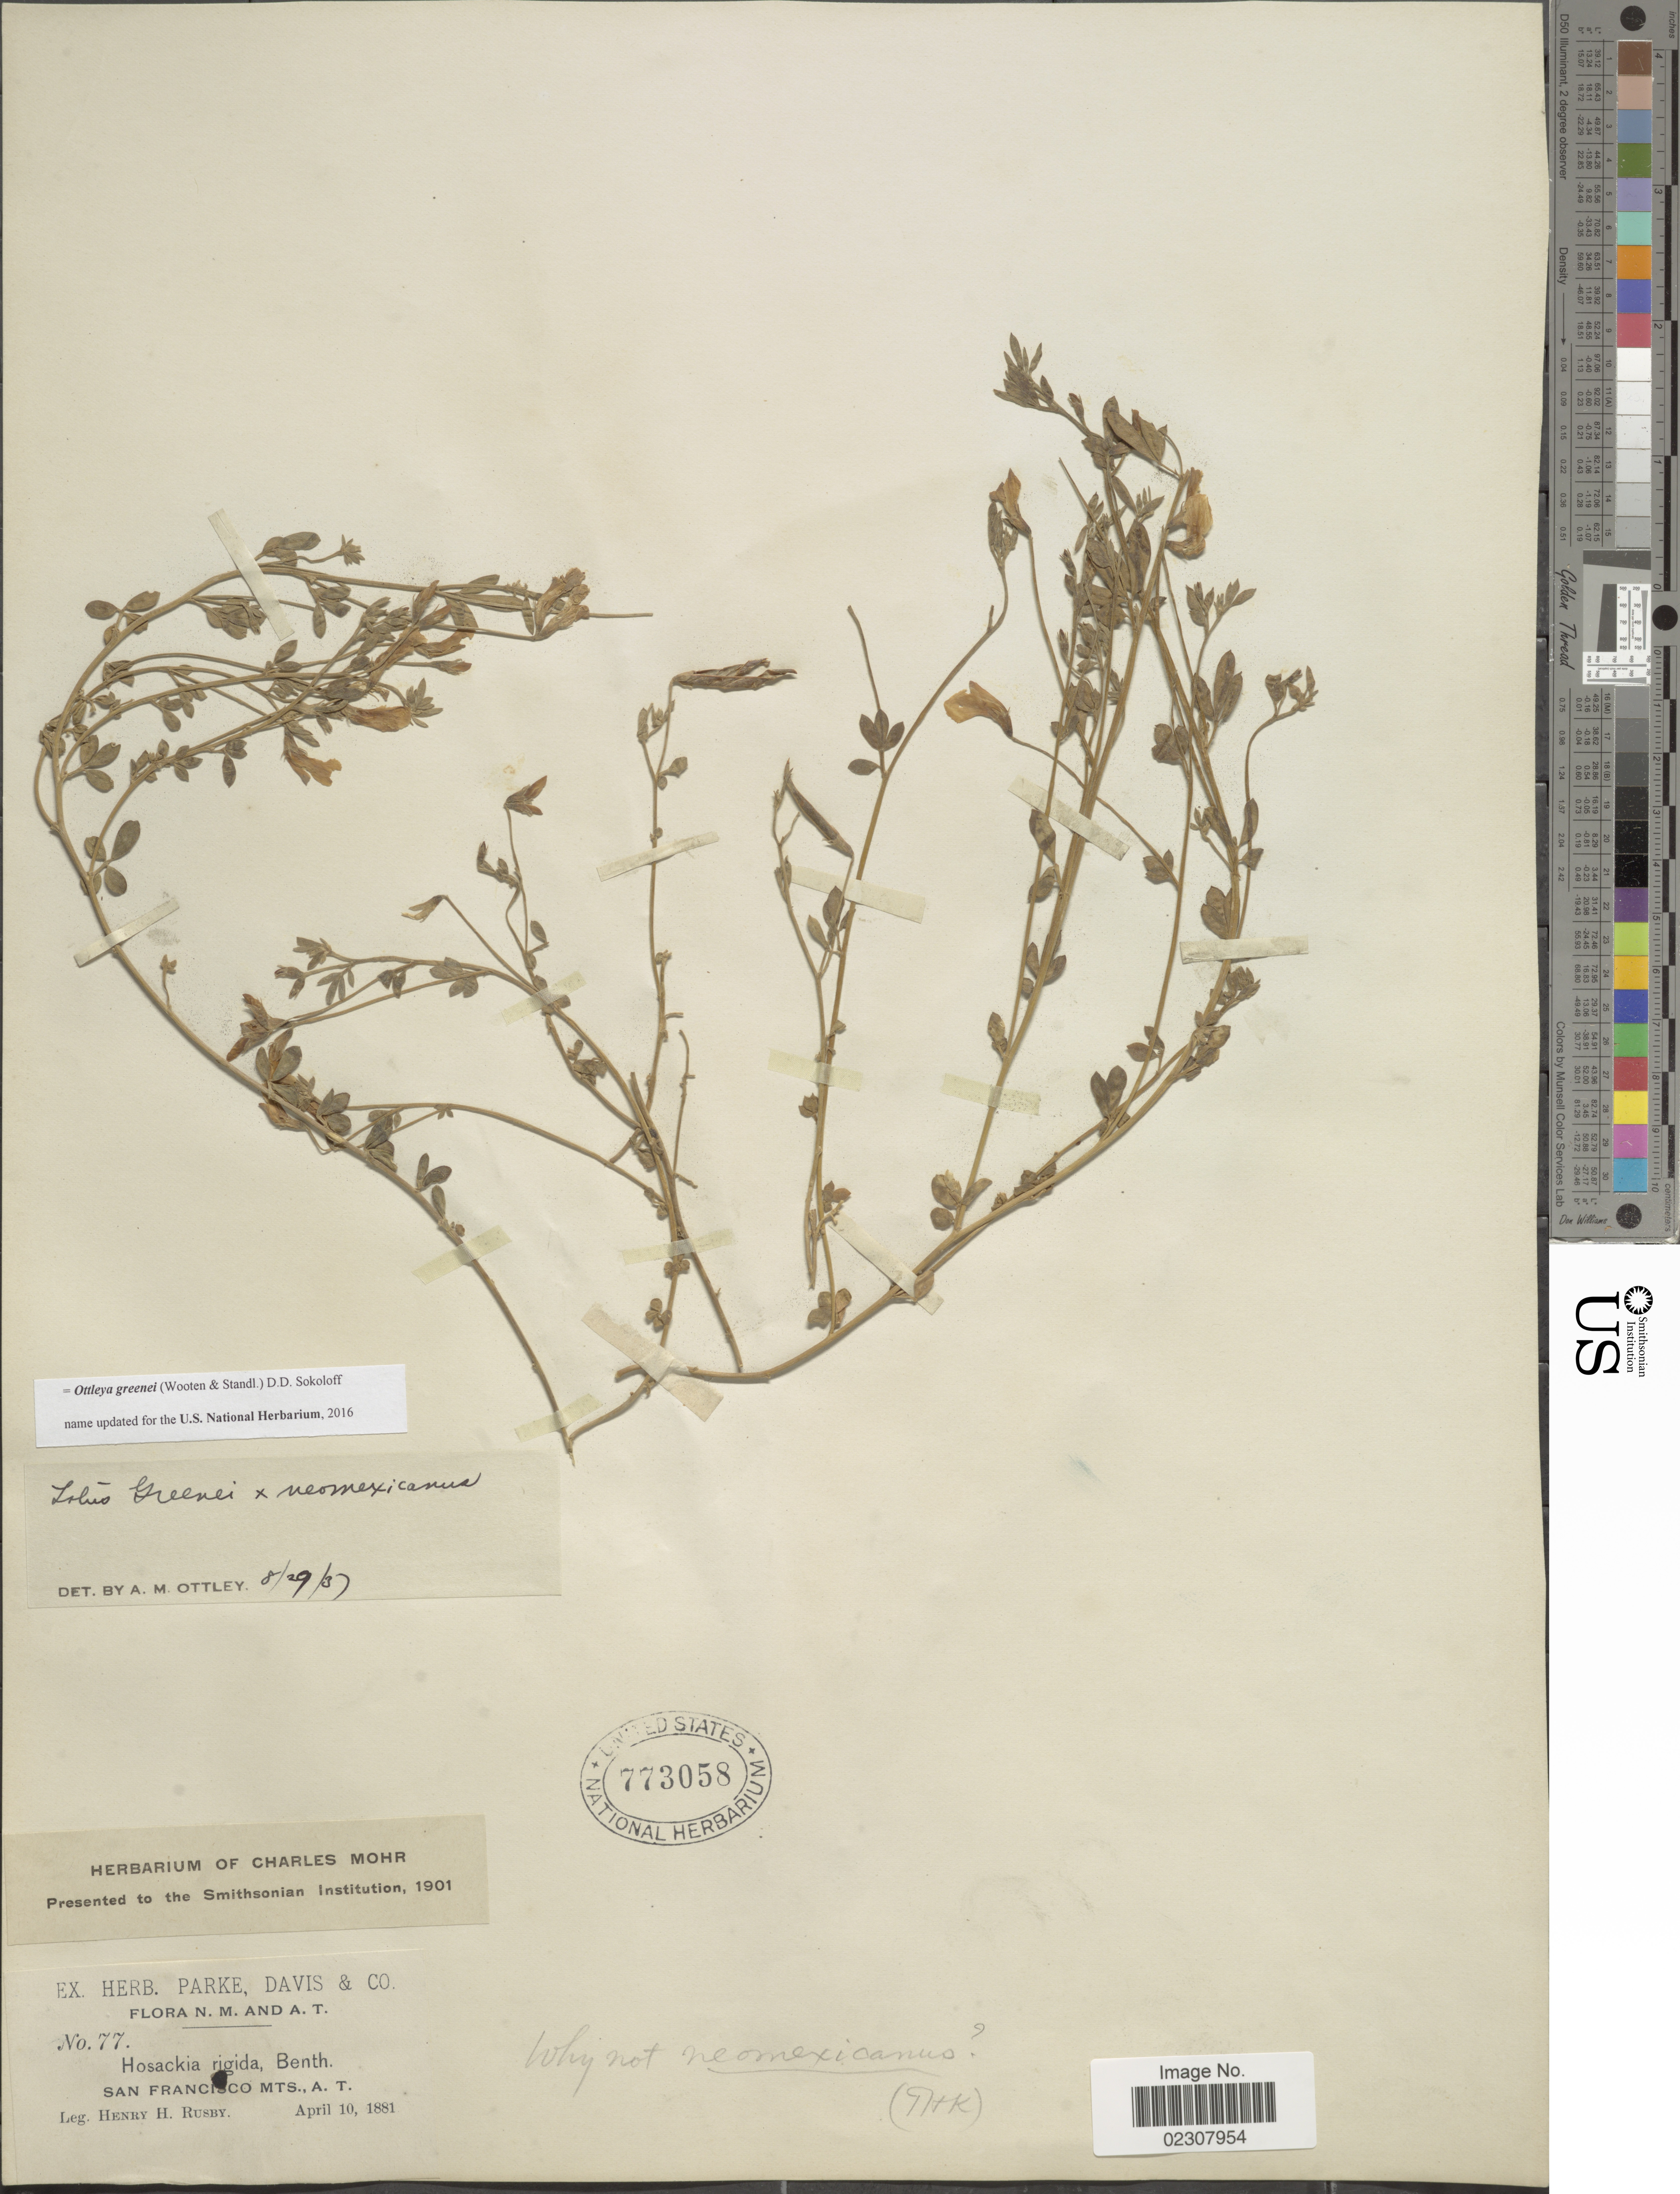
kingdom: Plantae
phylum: Tracheophyta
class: Magnoliopsida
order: Fabales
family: Fabaceae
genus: Ottleya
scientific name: Ottleya greenei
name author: (Wooten & Standl.) D.D. Sokoloff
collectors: H. H. Rusby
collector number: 77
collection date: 1881-04-10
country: United States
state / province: Arizona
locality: N.M and A.T. San Francisco Mts., A.T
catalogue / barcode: US 773058